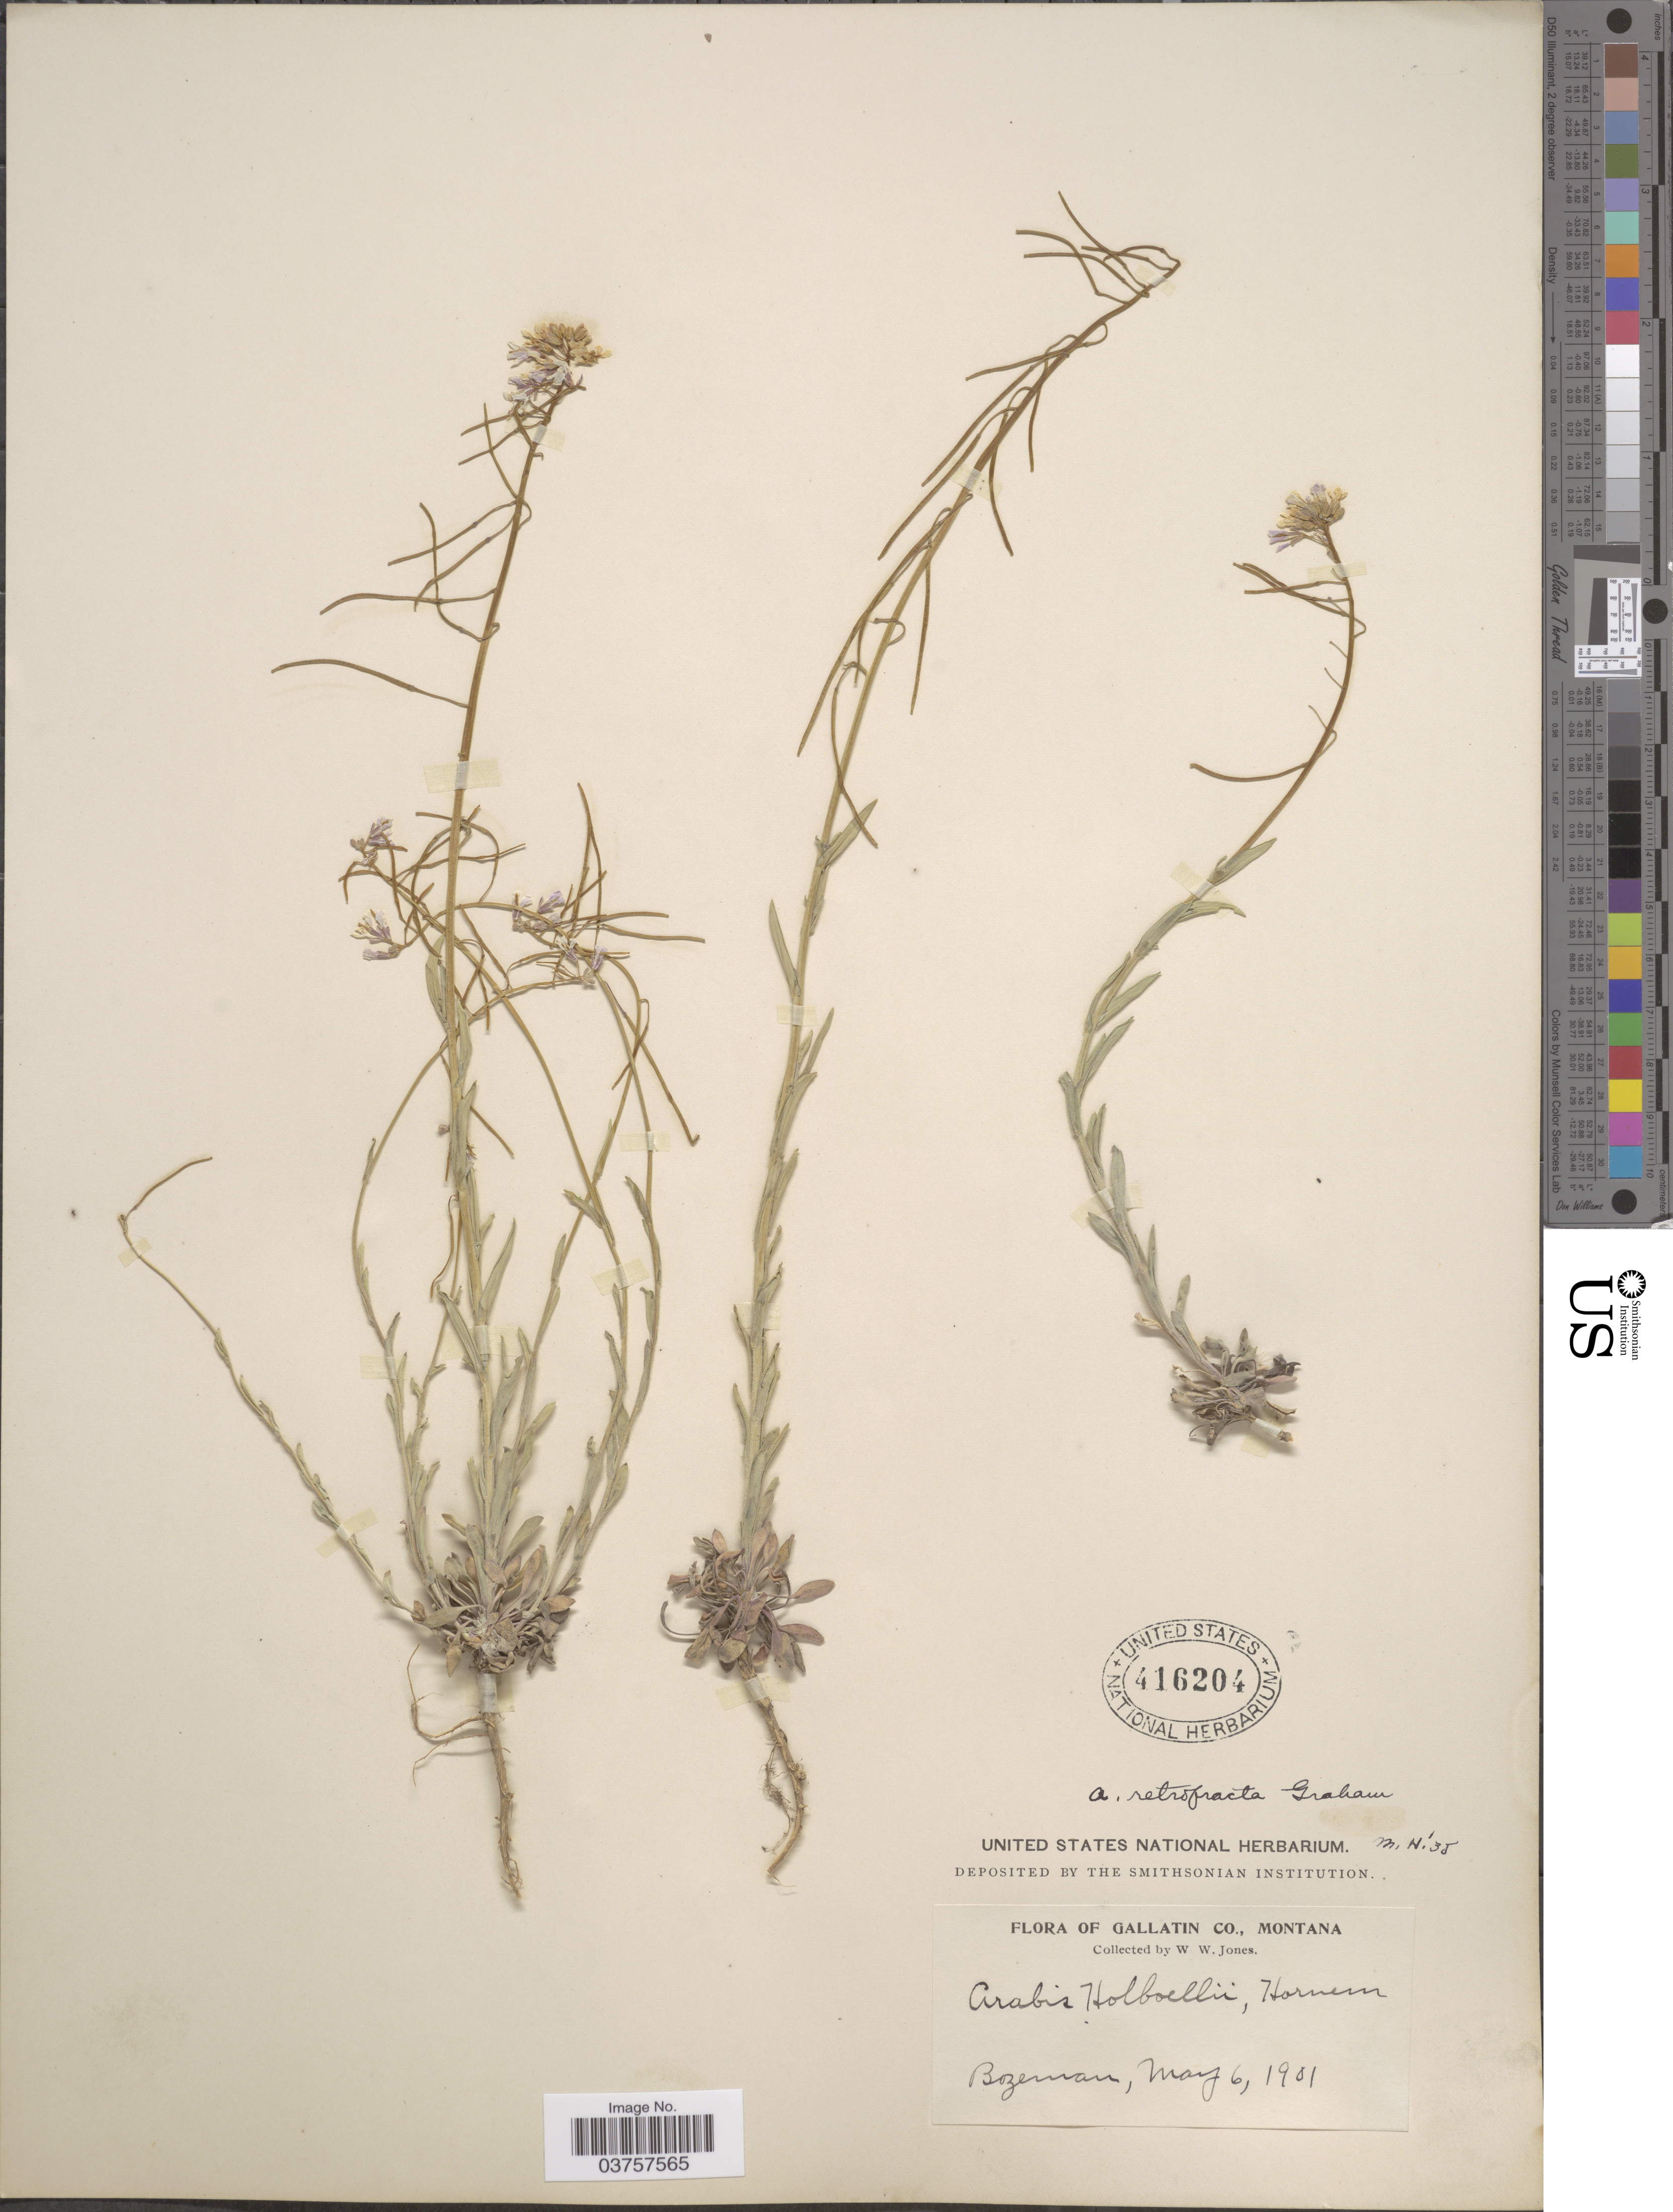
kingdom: Plantae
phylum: Tracheophyta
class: Magnoliopsida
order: Brassicales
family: Brassicaceae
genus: Arabis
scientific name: Arabis holboellii var. retrofracta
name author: Rydb.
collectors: W. W. Jones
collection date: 1901-05-06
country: United States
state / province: Montana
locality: Gallatin Co. Bozeman.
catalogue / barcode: US 416204